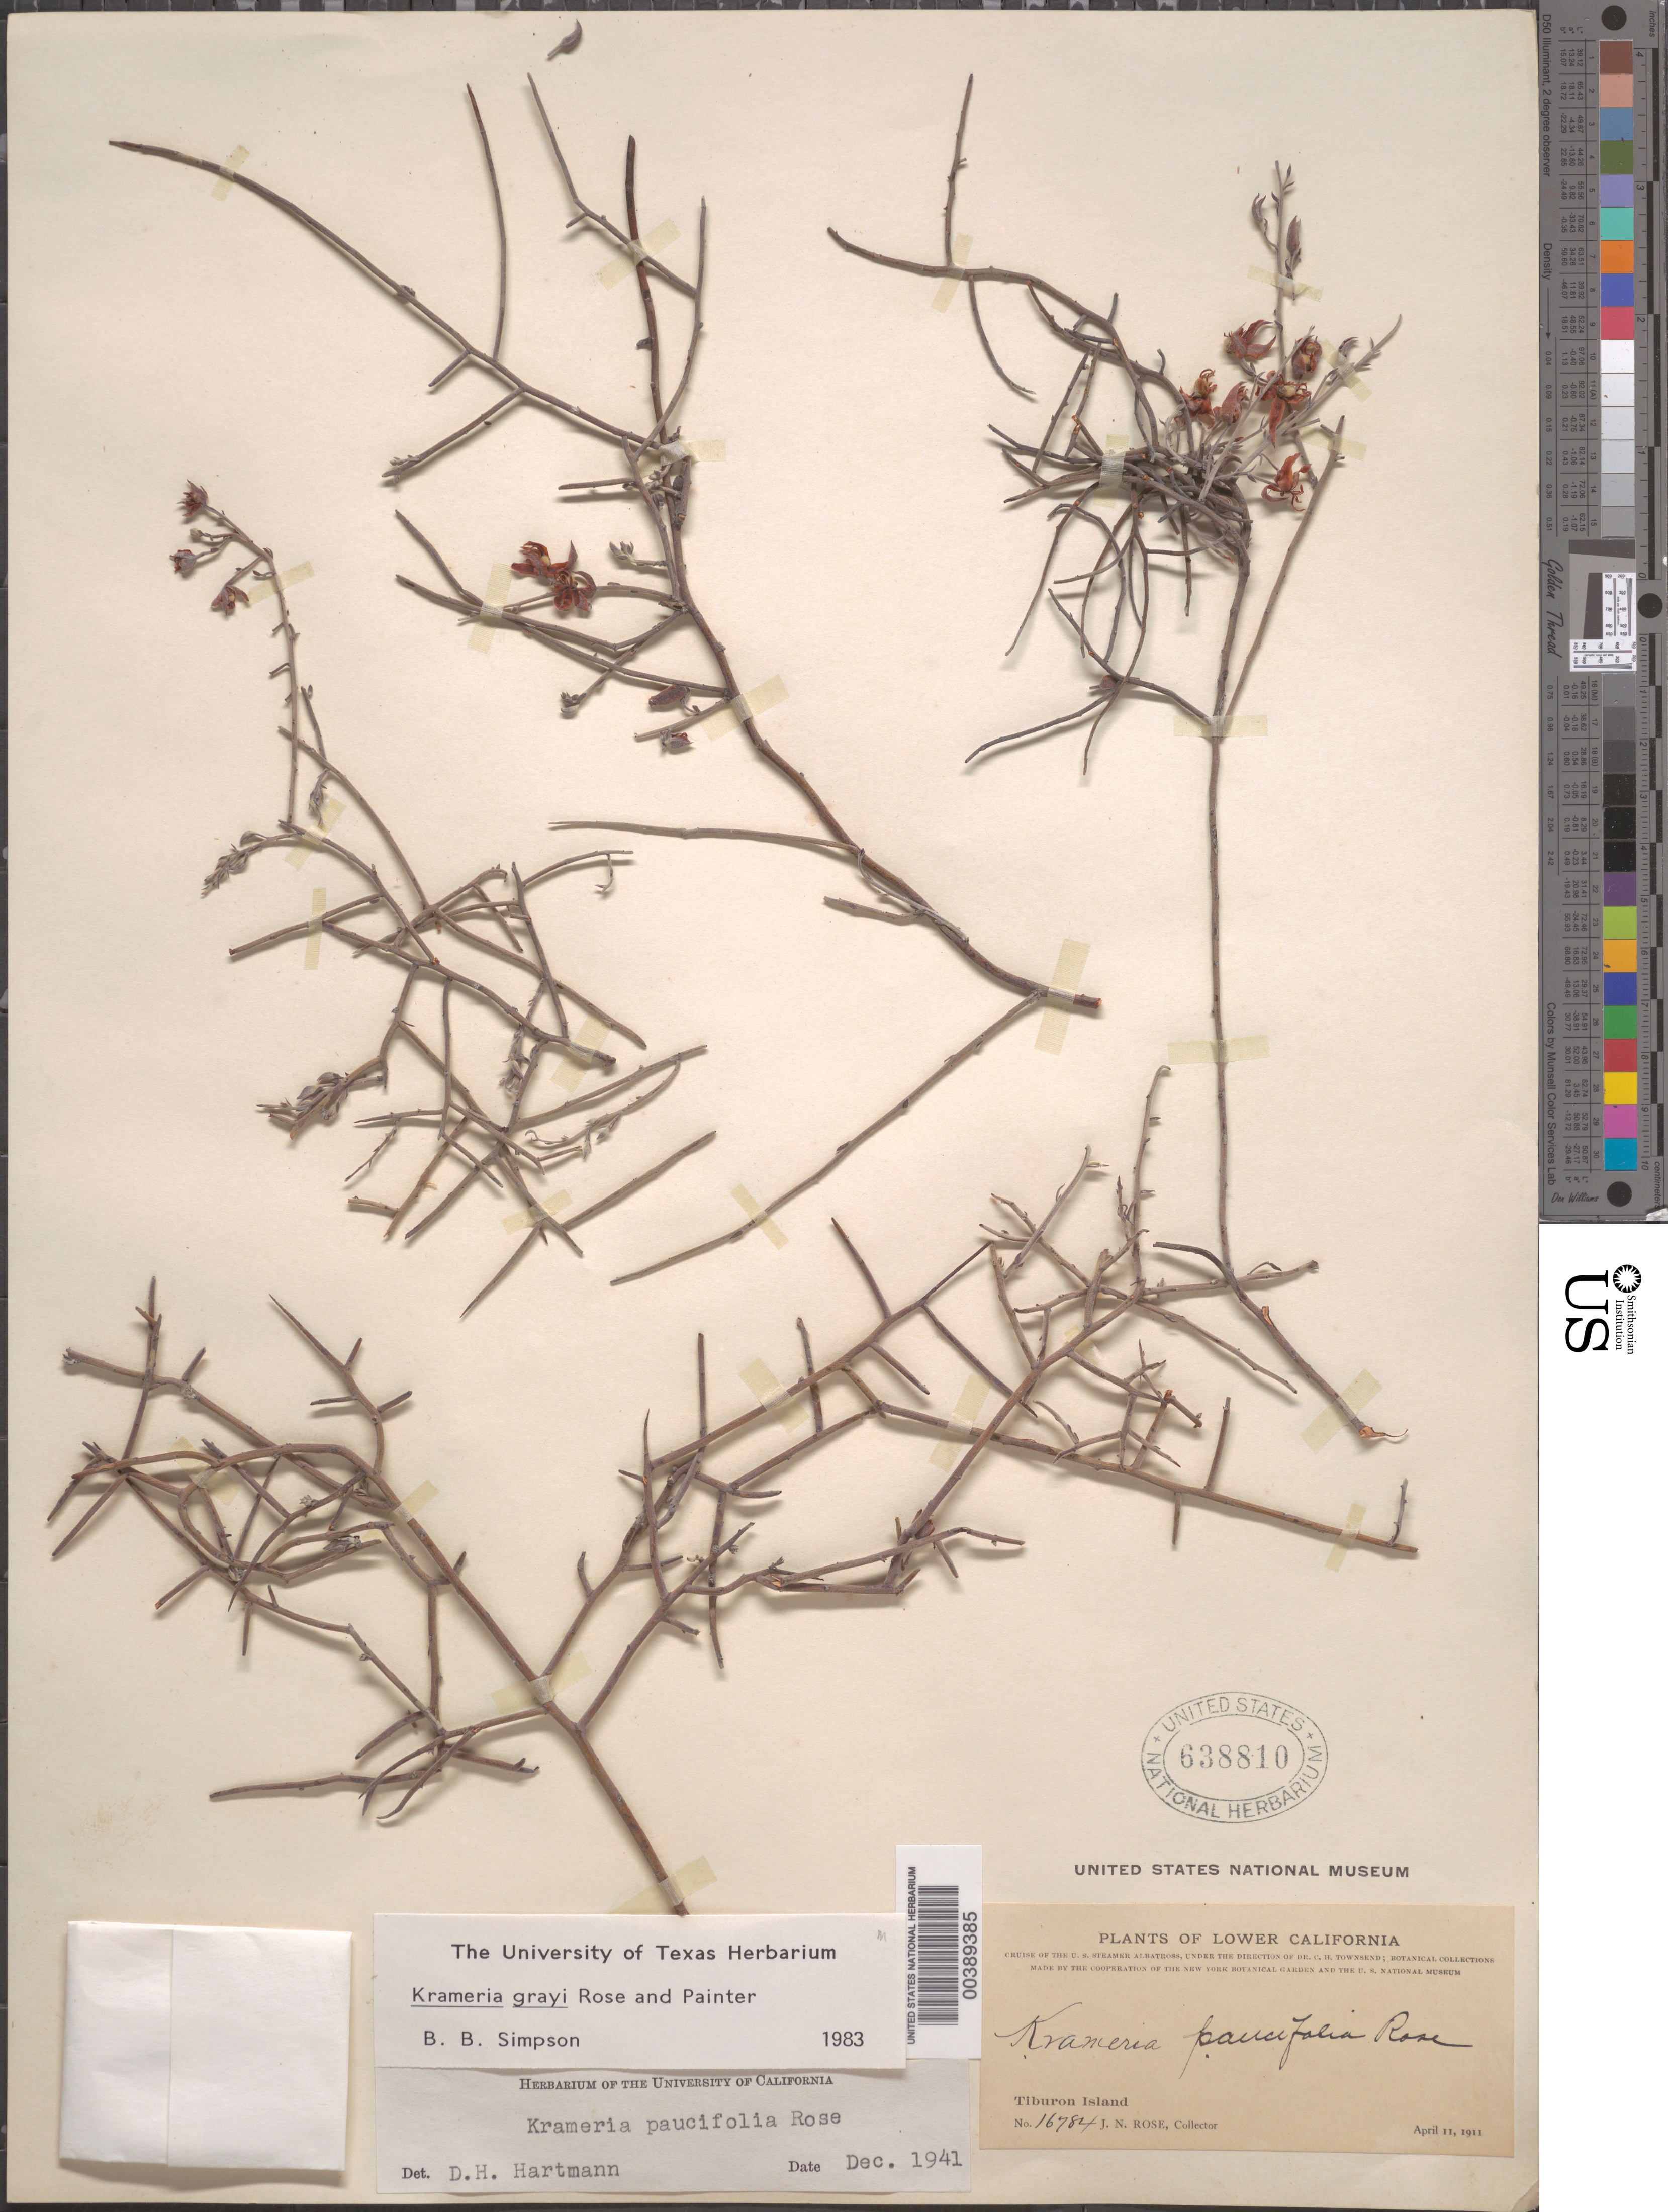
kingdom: Plantae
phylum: Tracheophyta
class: Magnoliopsida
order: Zygophyllales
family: Krameriaceae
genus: Krameria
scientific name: Krameria grayi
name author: Rose & J.H. Painter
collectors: J. N. Rose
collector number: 16784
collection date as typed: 11 Apr 1911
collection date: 1911-04-11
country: Mexico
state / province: Sonora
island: Tiburon Island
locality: Tiburon i. [state originally recorded as baja california.]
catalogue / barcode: US 638810